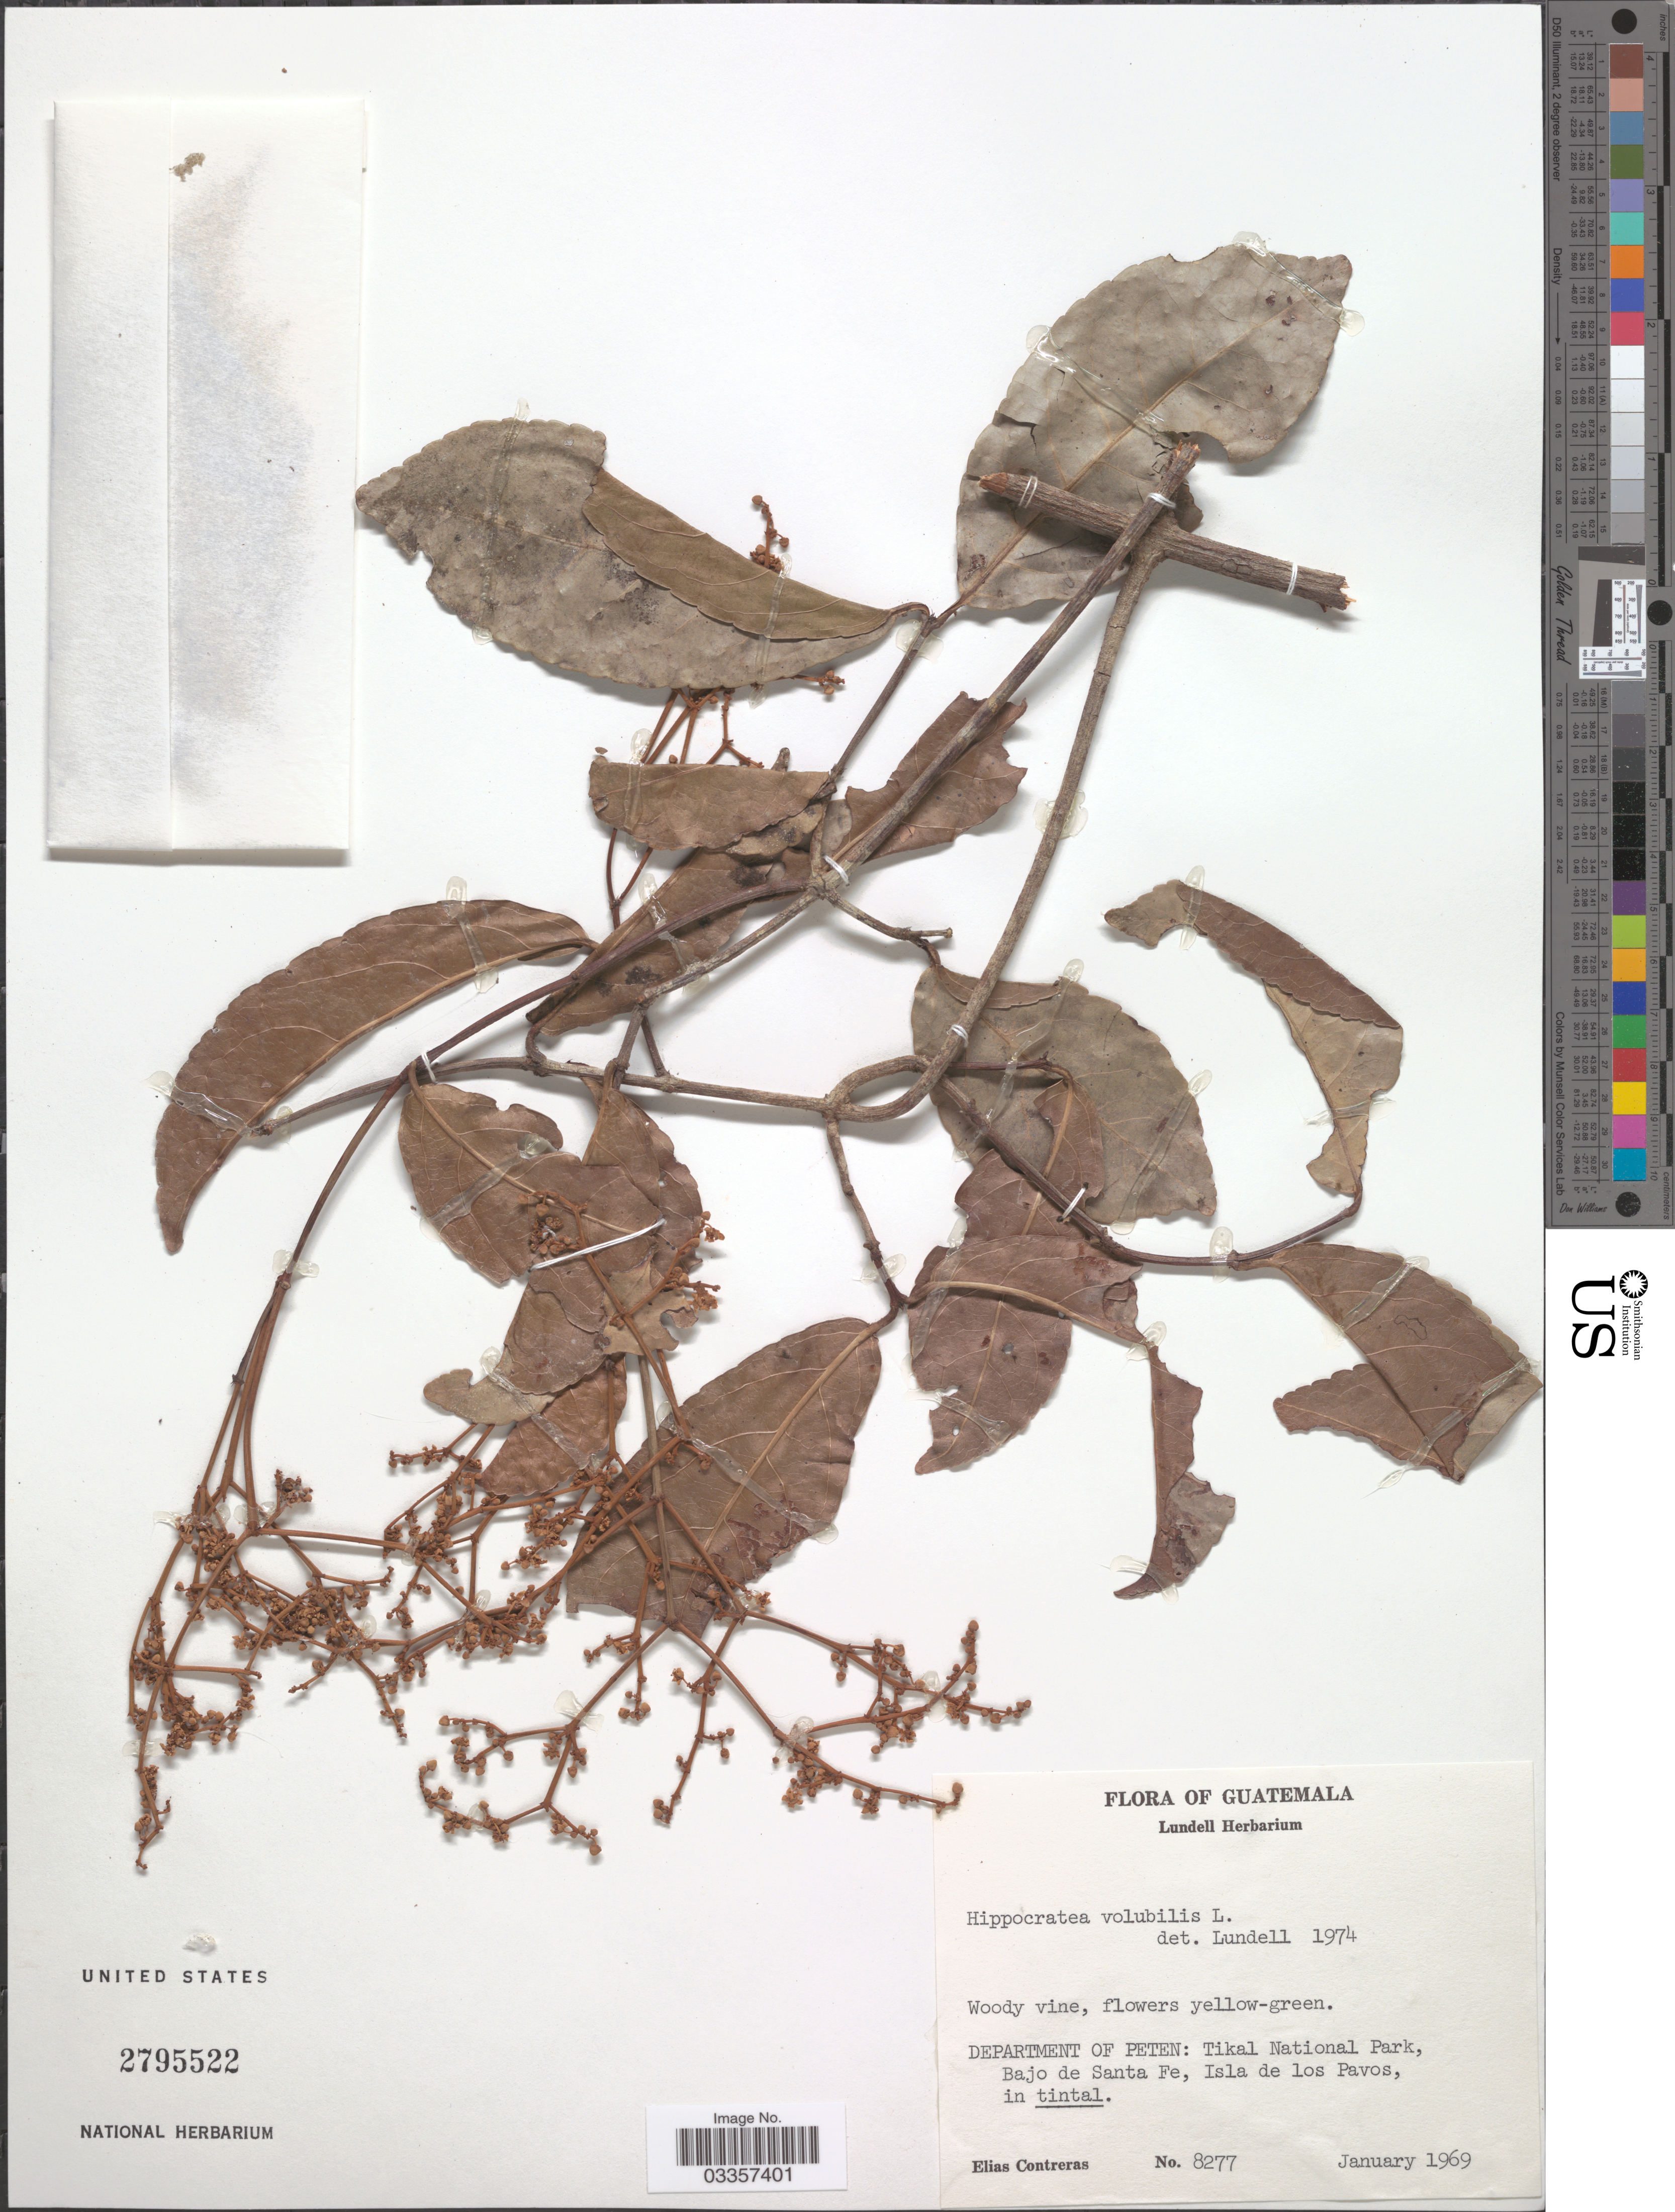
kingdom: Plantae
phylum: Tracheophyta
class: Magnoliopsida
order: Celastrales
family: Celastraceae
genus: Hippocratea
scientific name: Hippocratea volubilis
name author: L.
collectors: E. Contreras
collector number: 8277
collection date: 1969-01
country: Guatemala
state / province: El Petén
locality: Department of Peten: Tikal National Park, Bajo de Santa Fe, Isla de los Pavos, in tintal.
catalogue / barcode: US 2795522